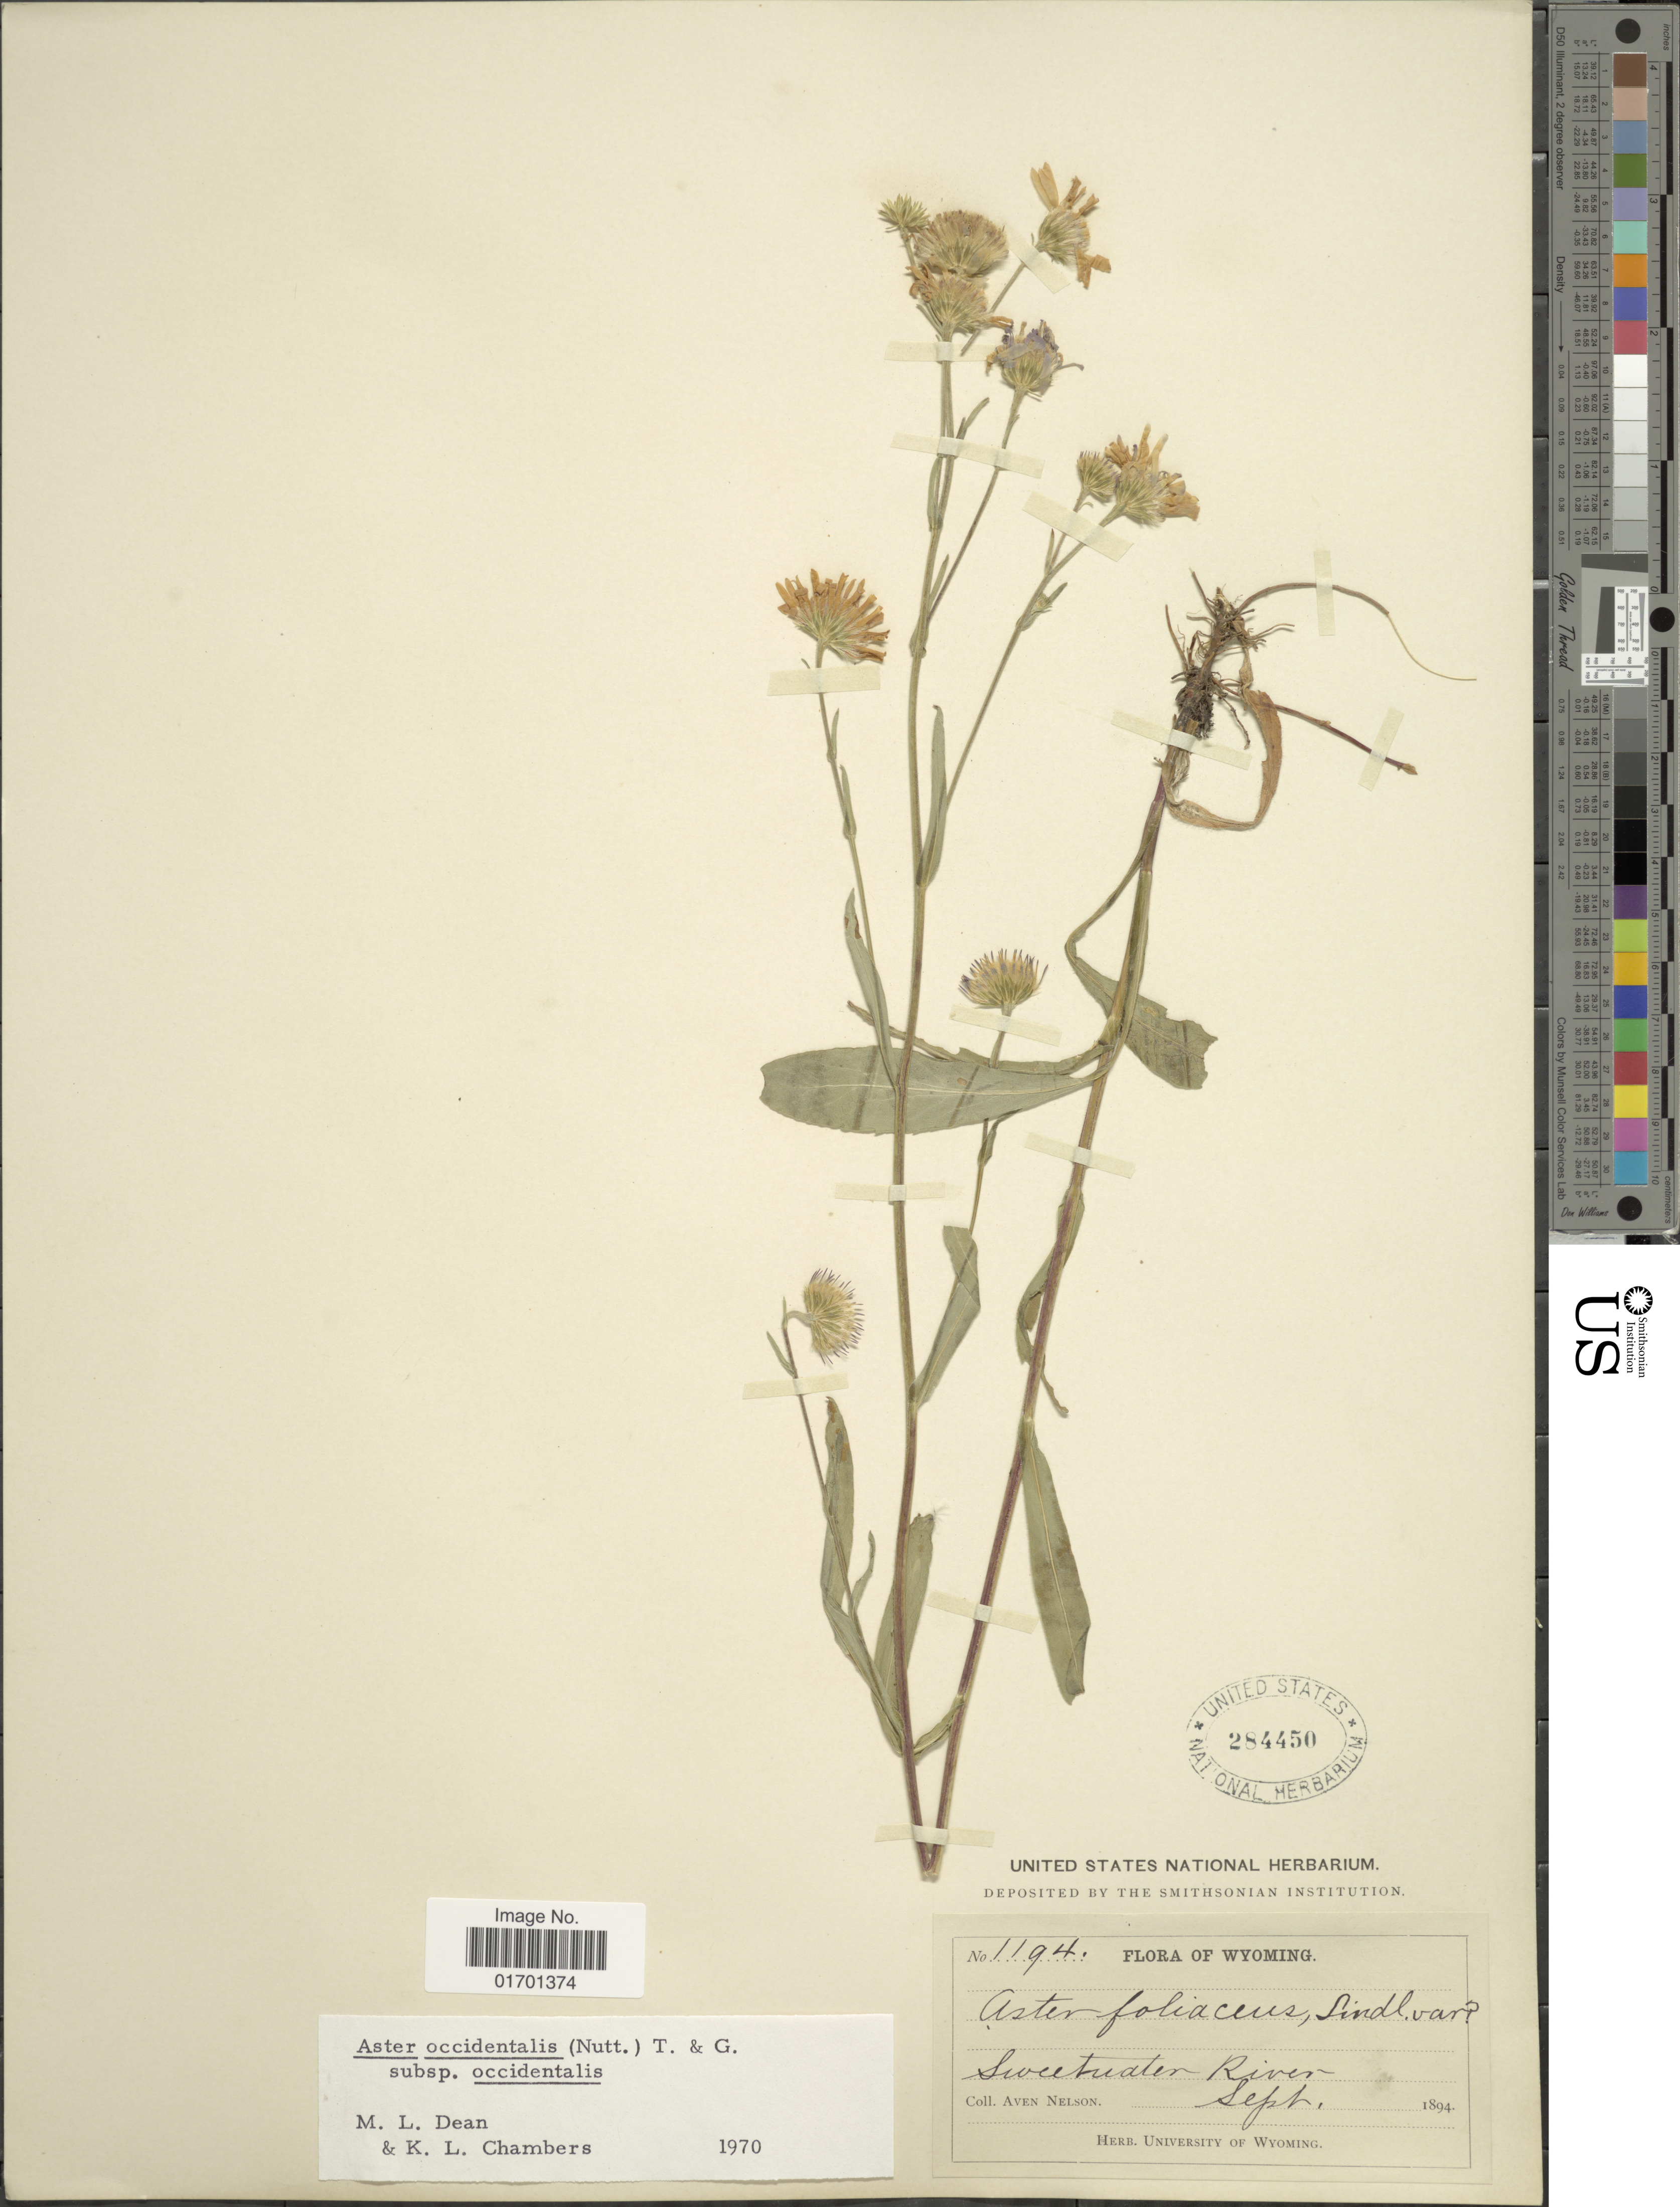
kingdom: Plantae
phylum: Tracheophyta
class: Magnoliopsida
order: Asterales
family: Asteraceae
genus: Symphyotrichum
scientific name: Symphyotrichum spathulatum var. spathulatum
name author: (Lindl.) G.L. Nesom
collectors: A. Nelson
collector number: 1194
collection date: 1894-09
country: United States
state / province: Wyoming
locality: Sweetwater River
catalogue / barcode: US 284450